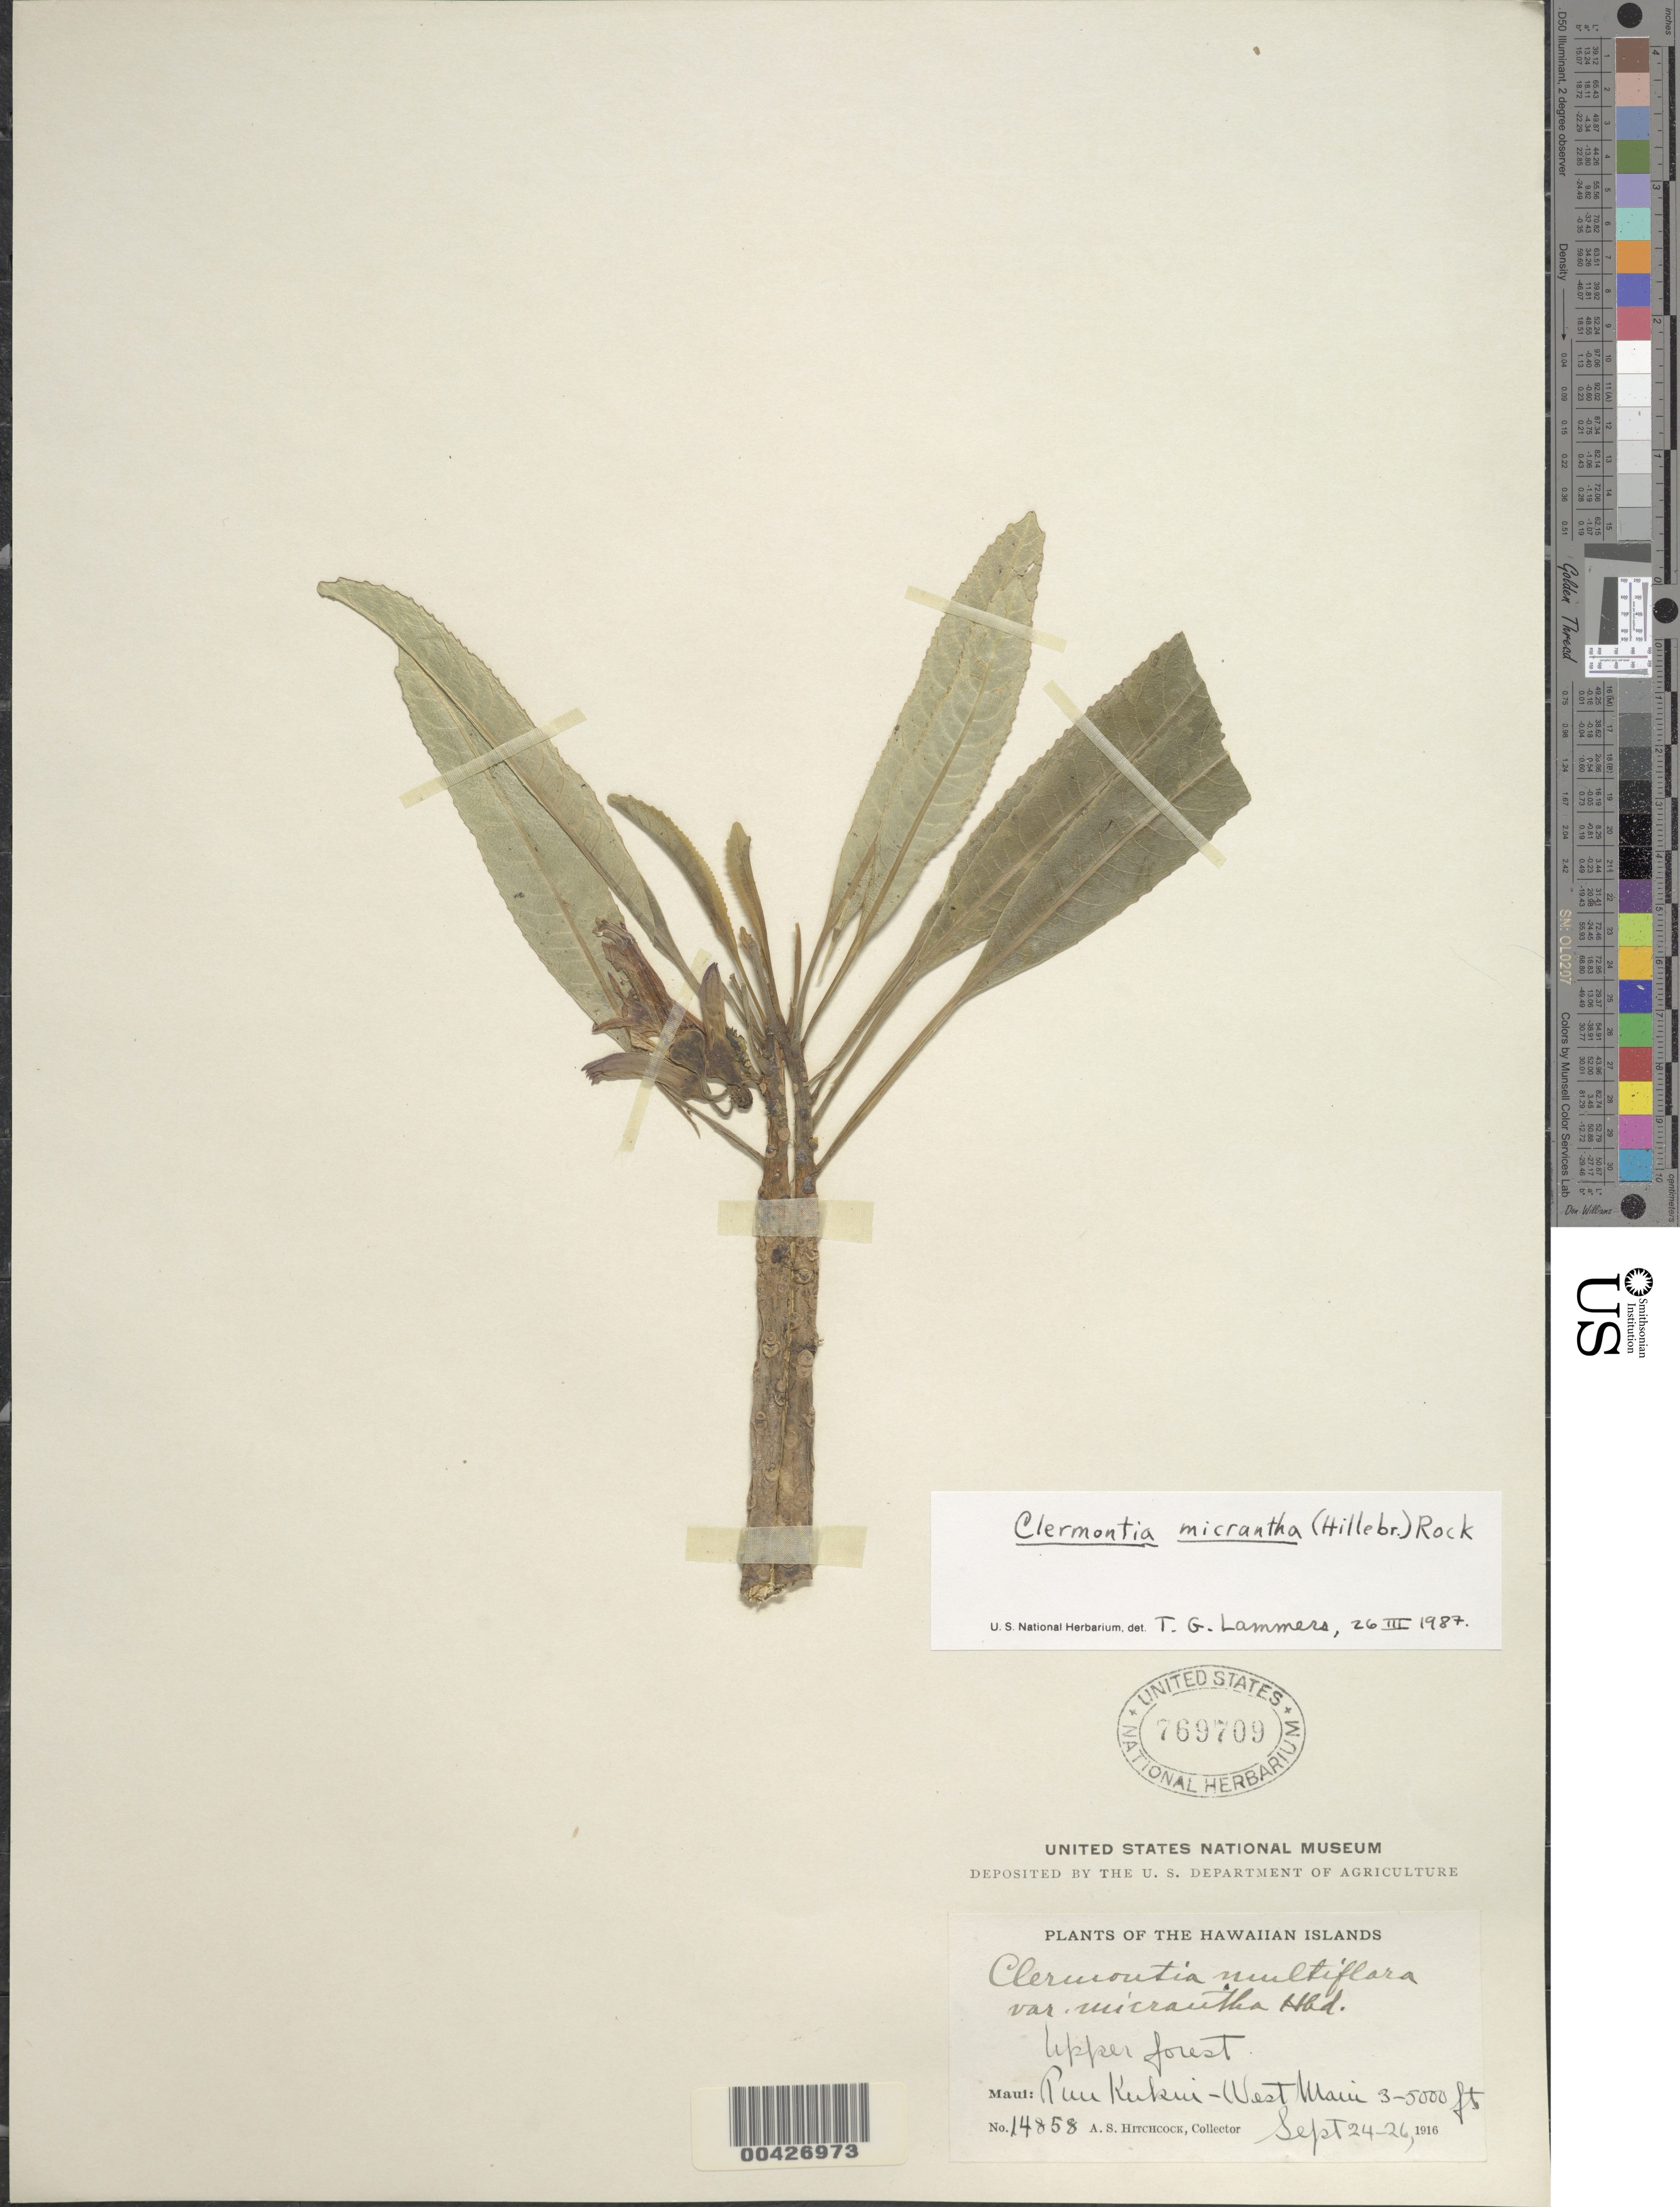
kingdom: Plantae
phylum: Tracheophyta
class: Magnoliopsida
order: Asterales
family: Campanulaceae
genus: Clermontia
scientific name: Clermontia micrantha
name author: (Hillebr.) Rock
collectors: A. S. Hitchcock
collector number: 14858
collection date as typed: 24 Sep 1916 to 26 Sep 1916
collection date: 1916-09-24/1916-09-26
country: United States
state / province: Hawaii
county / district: Maui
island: Maui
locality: Puu Kukui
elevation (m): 914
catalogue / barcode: US 769709